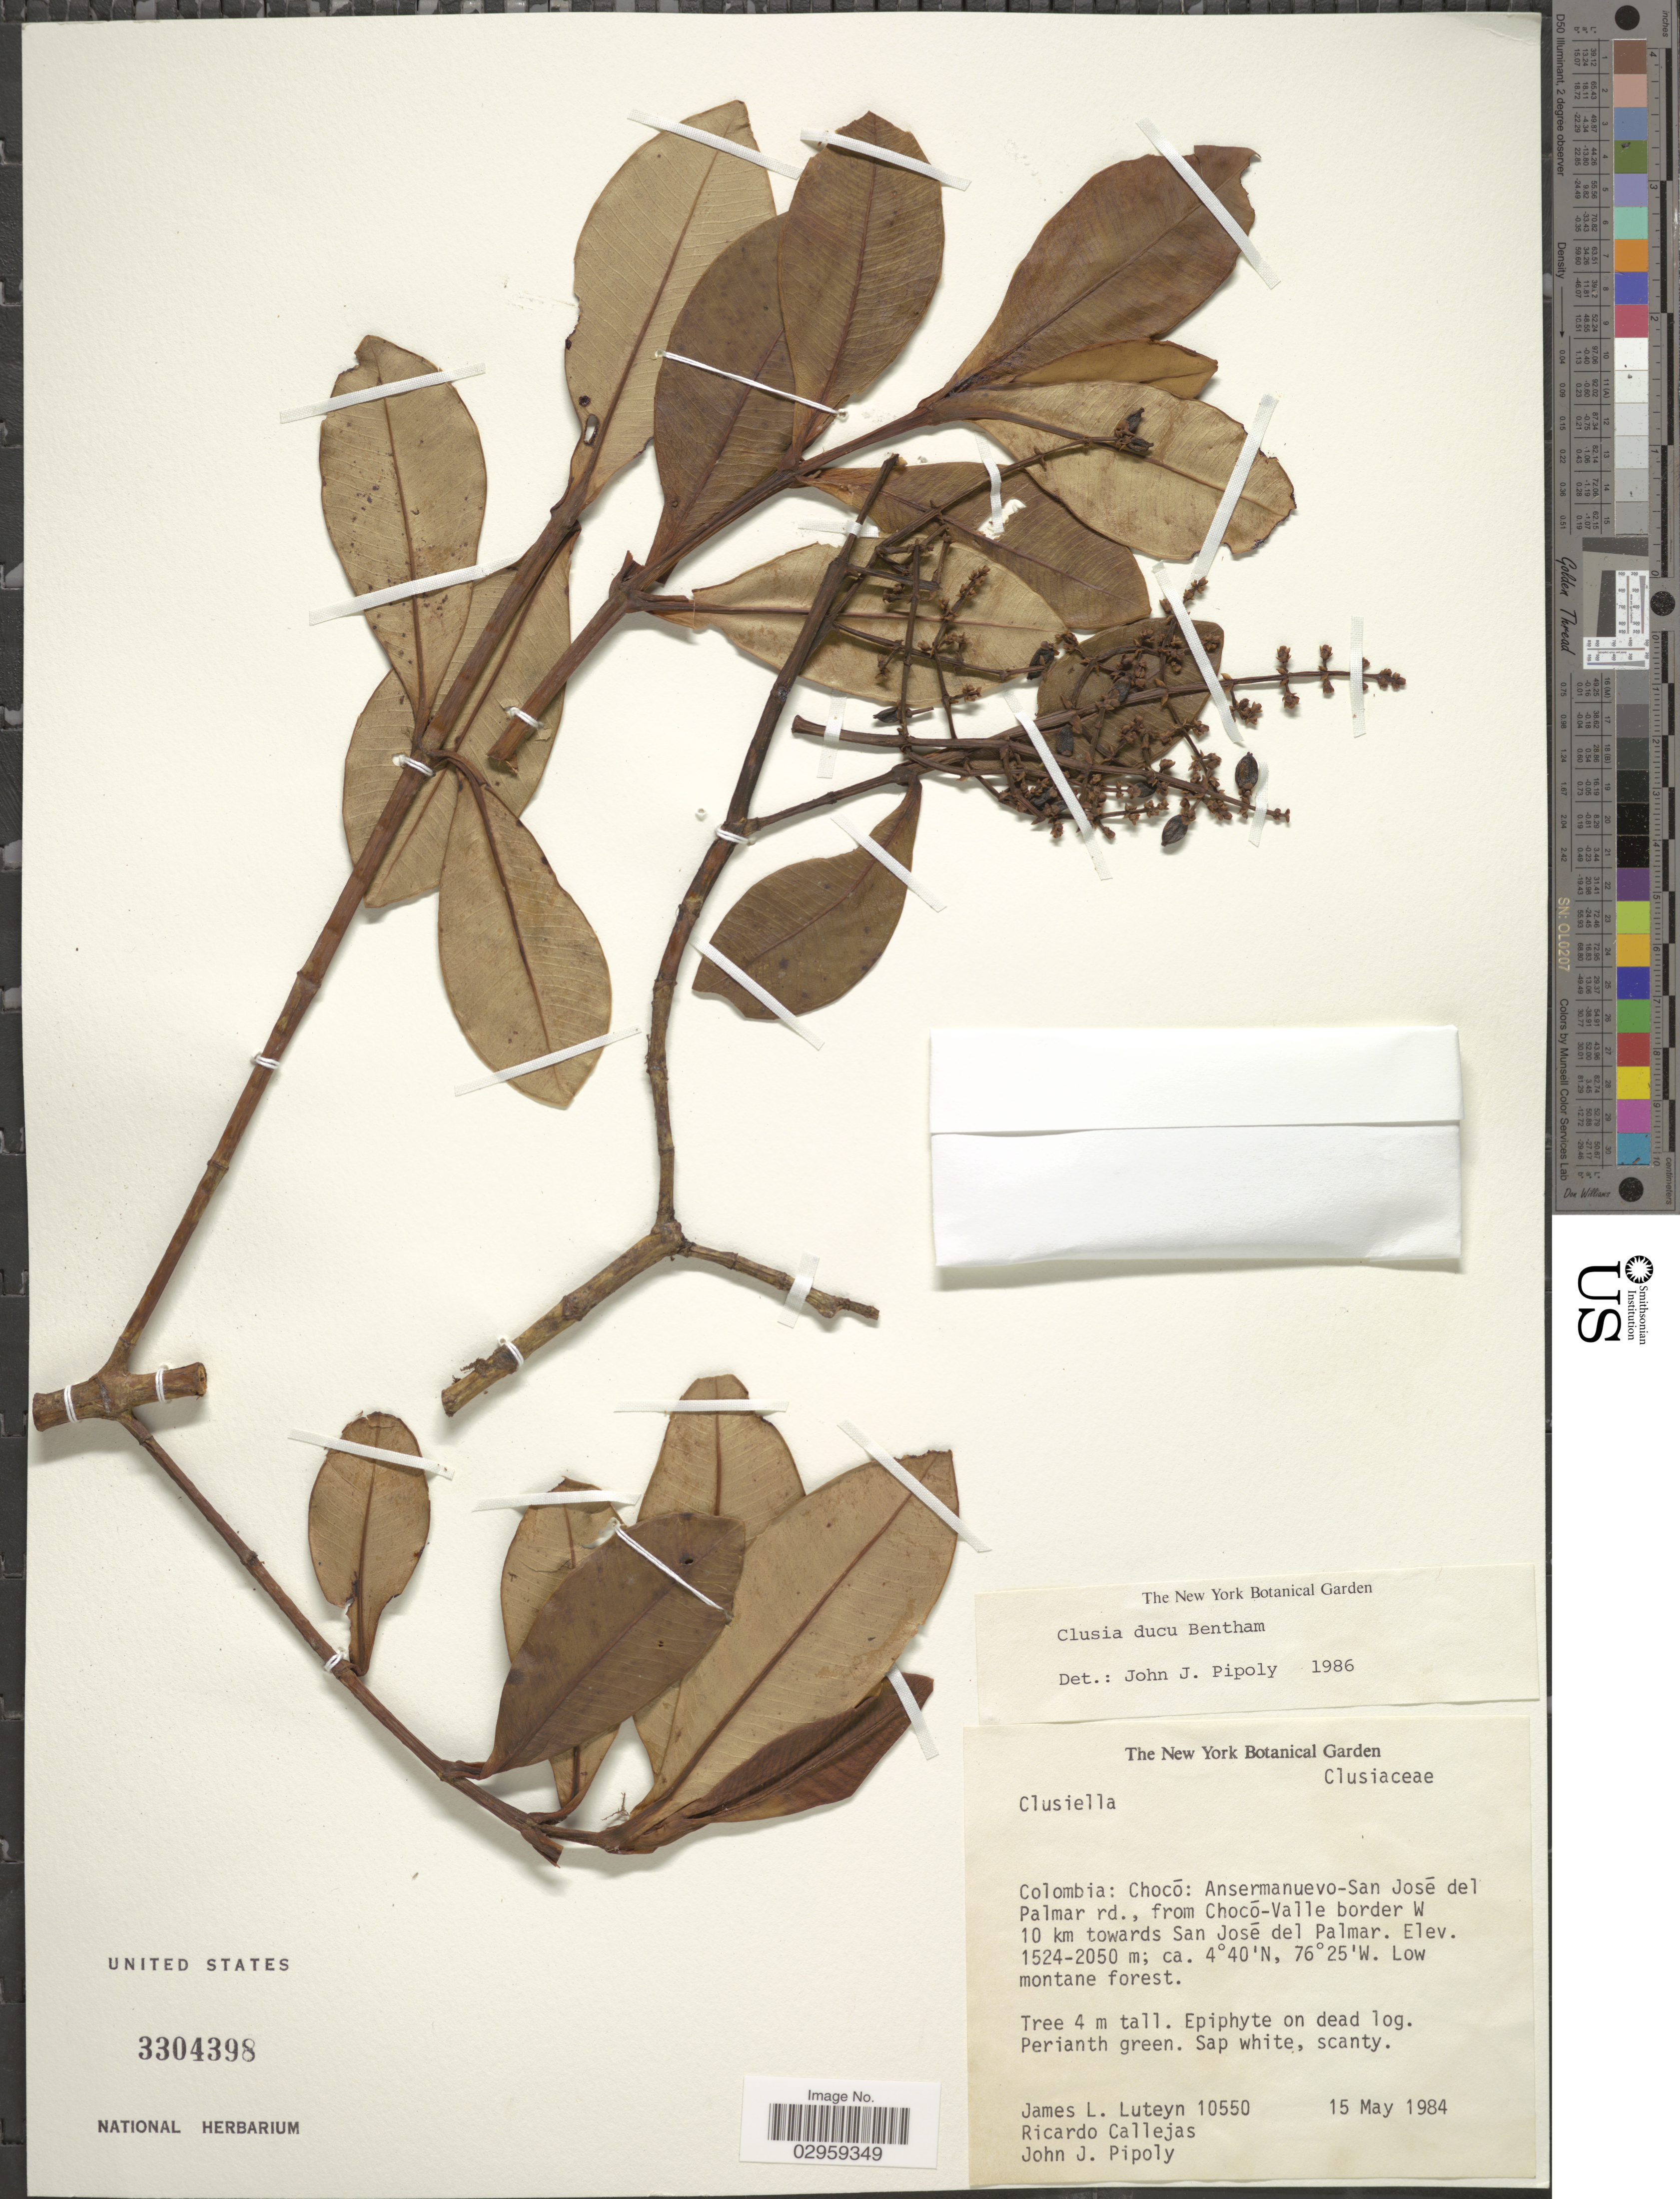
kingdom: Plantae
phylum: Tracheophyta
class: Magnoliopsida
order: Malpighiales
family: Clusiaceae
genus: Clusia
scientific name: Clusia ducu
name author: Benth.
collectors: J. Luteyn, R. Callejas & J. J. Pipoly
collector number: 10550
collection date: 1984-05-15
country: Colombia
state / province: Chocó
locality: Ansermanuevo-San José del Palmar rd., from Chocó-Valle border W 10 km towards San José del Palmar.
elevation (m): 1524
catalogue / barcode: US 3304398